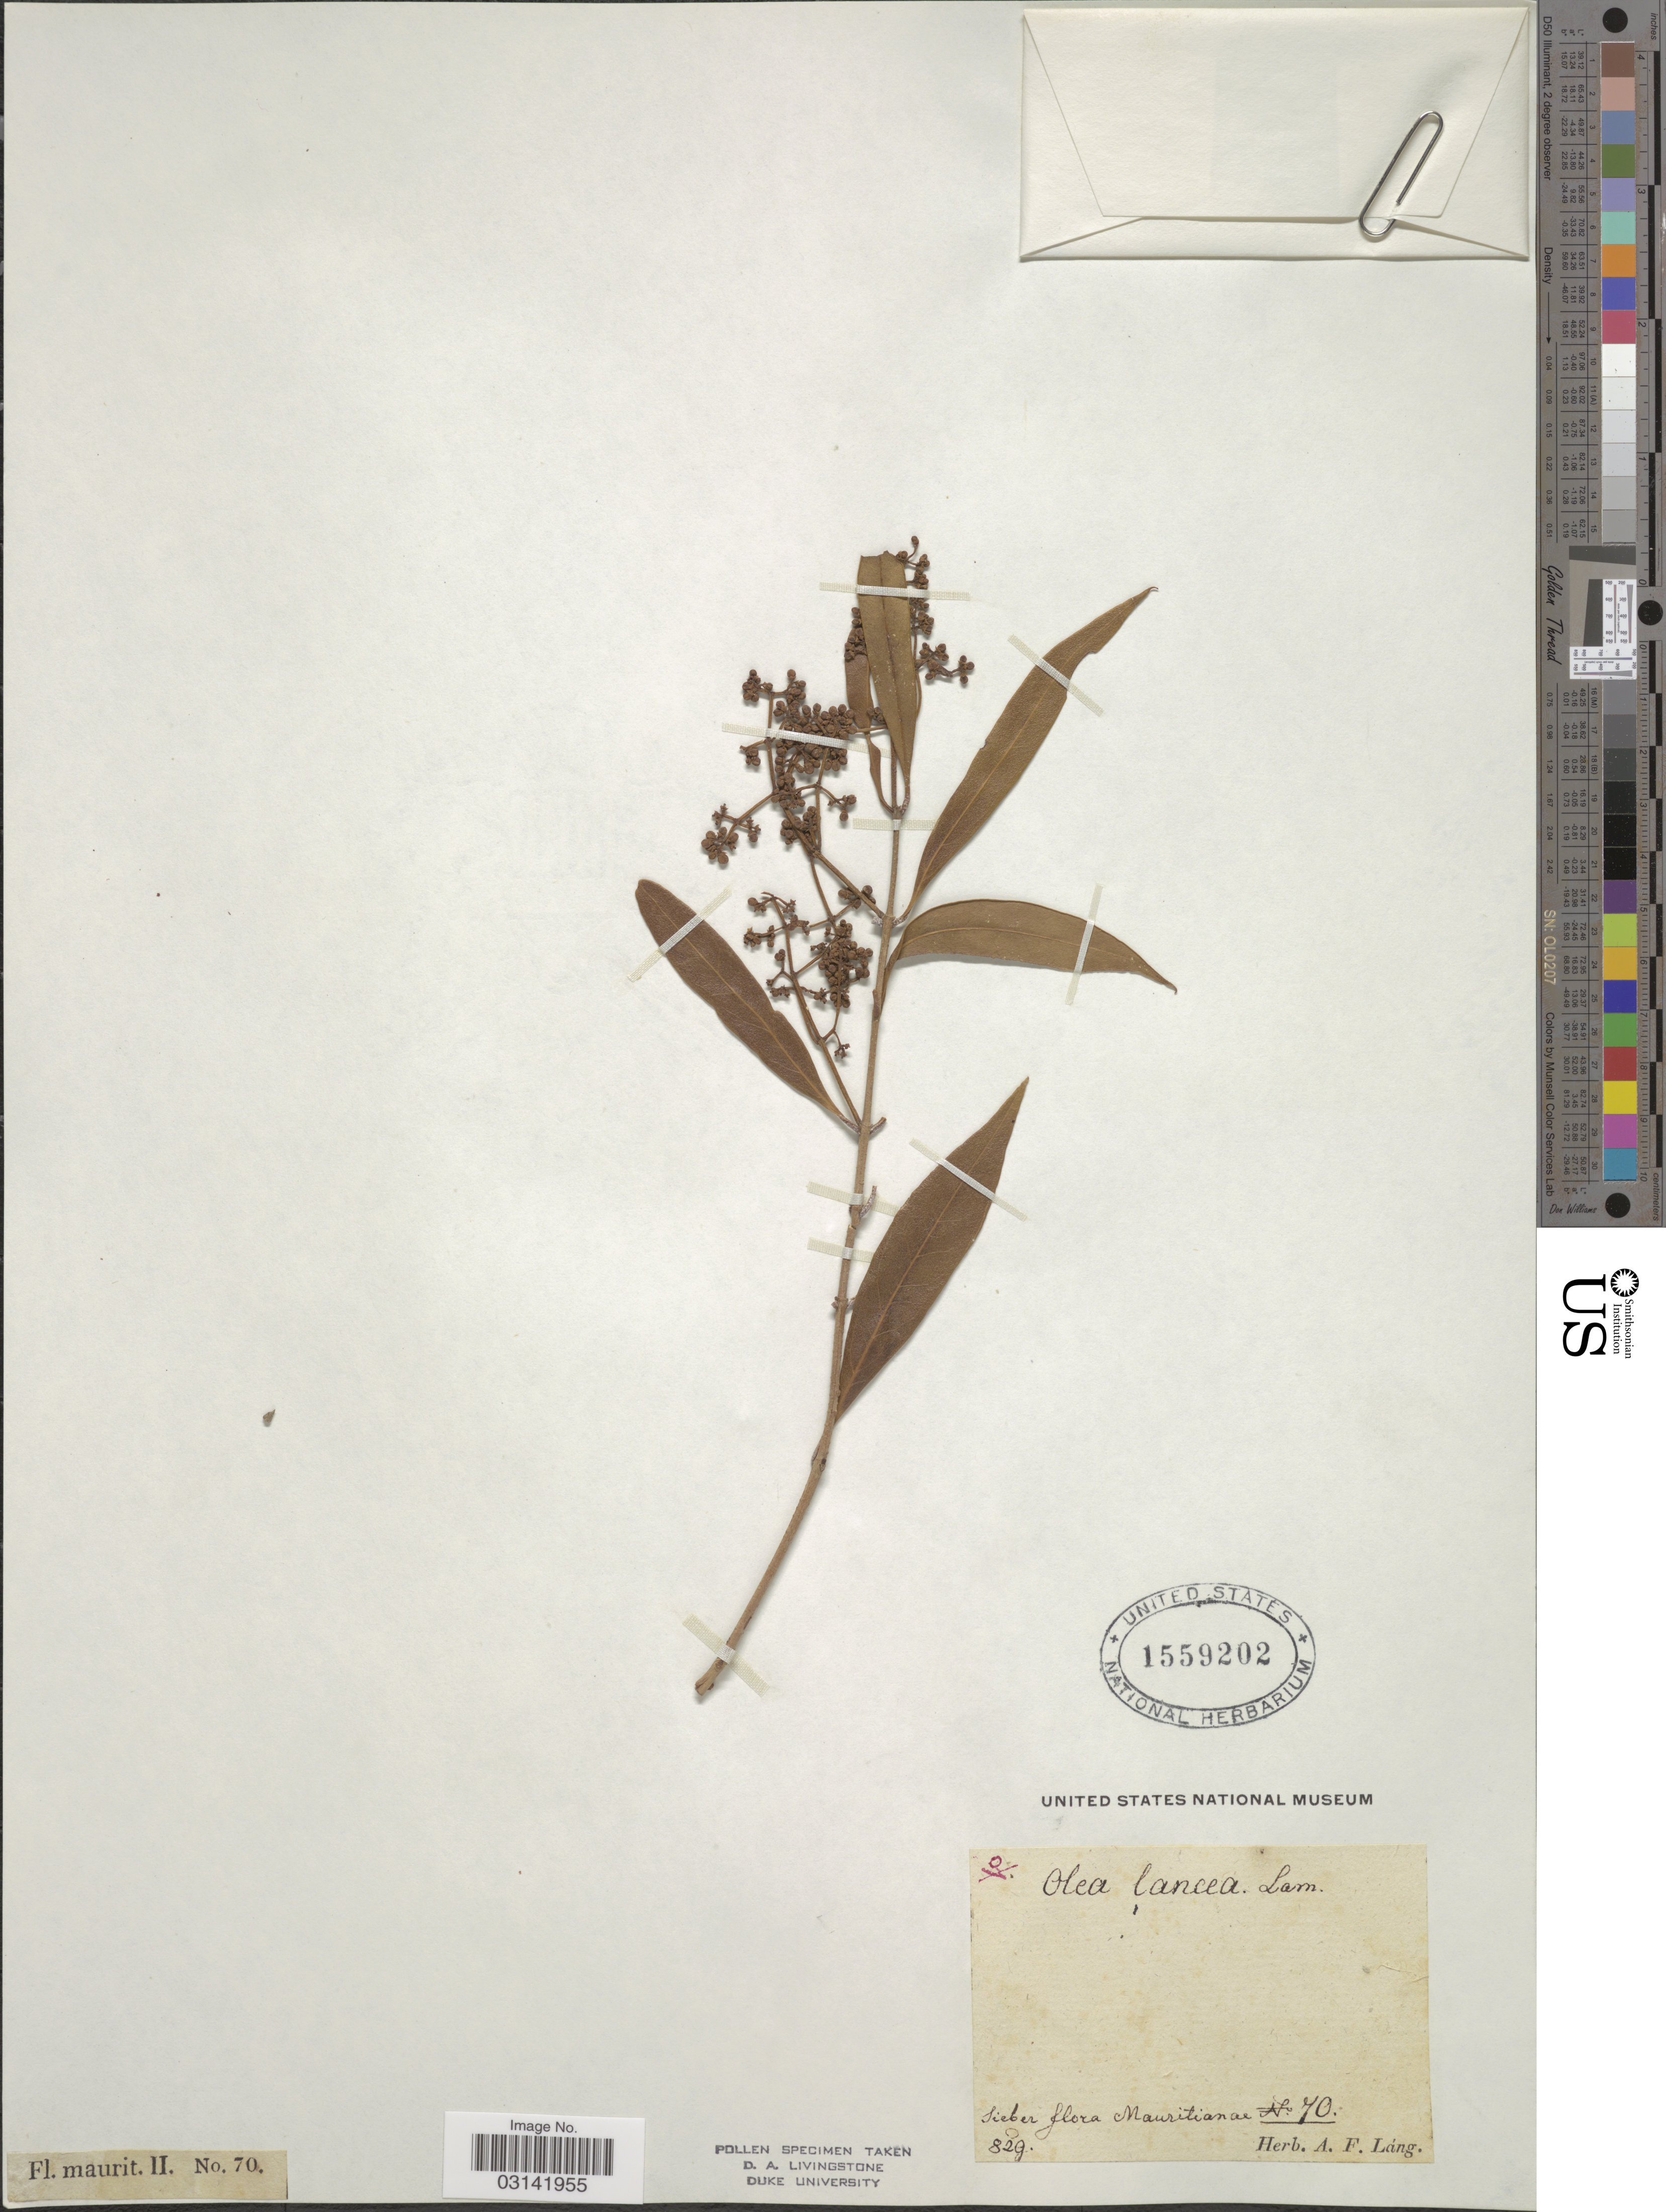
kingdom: Plantae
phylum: Tracheophyta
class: Magnoliopsida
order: Lamiales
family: Oleaceae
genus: Olea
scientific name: Olea lancea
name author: Lam.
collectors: Ex herb. A. F. Lang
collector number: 70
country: Mauritania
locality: Fl. Mauritianae. II [unsure placement]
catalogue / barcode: US 1559202